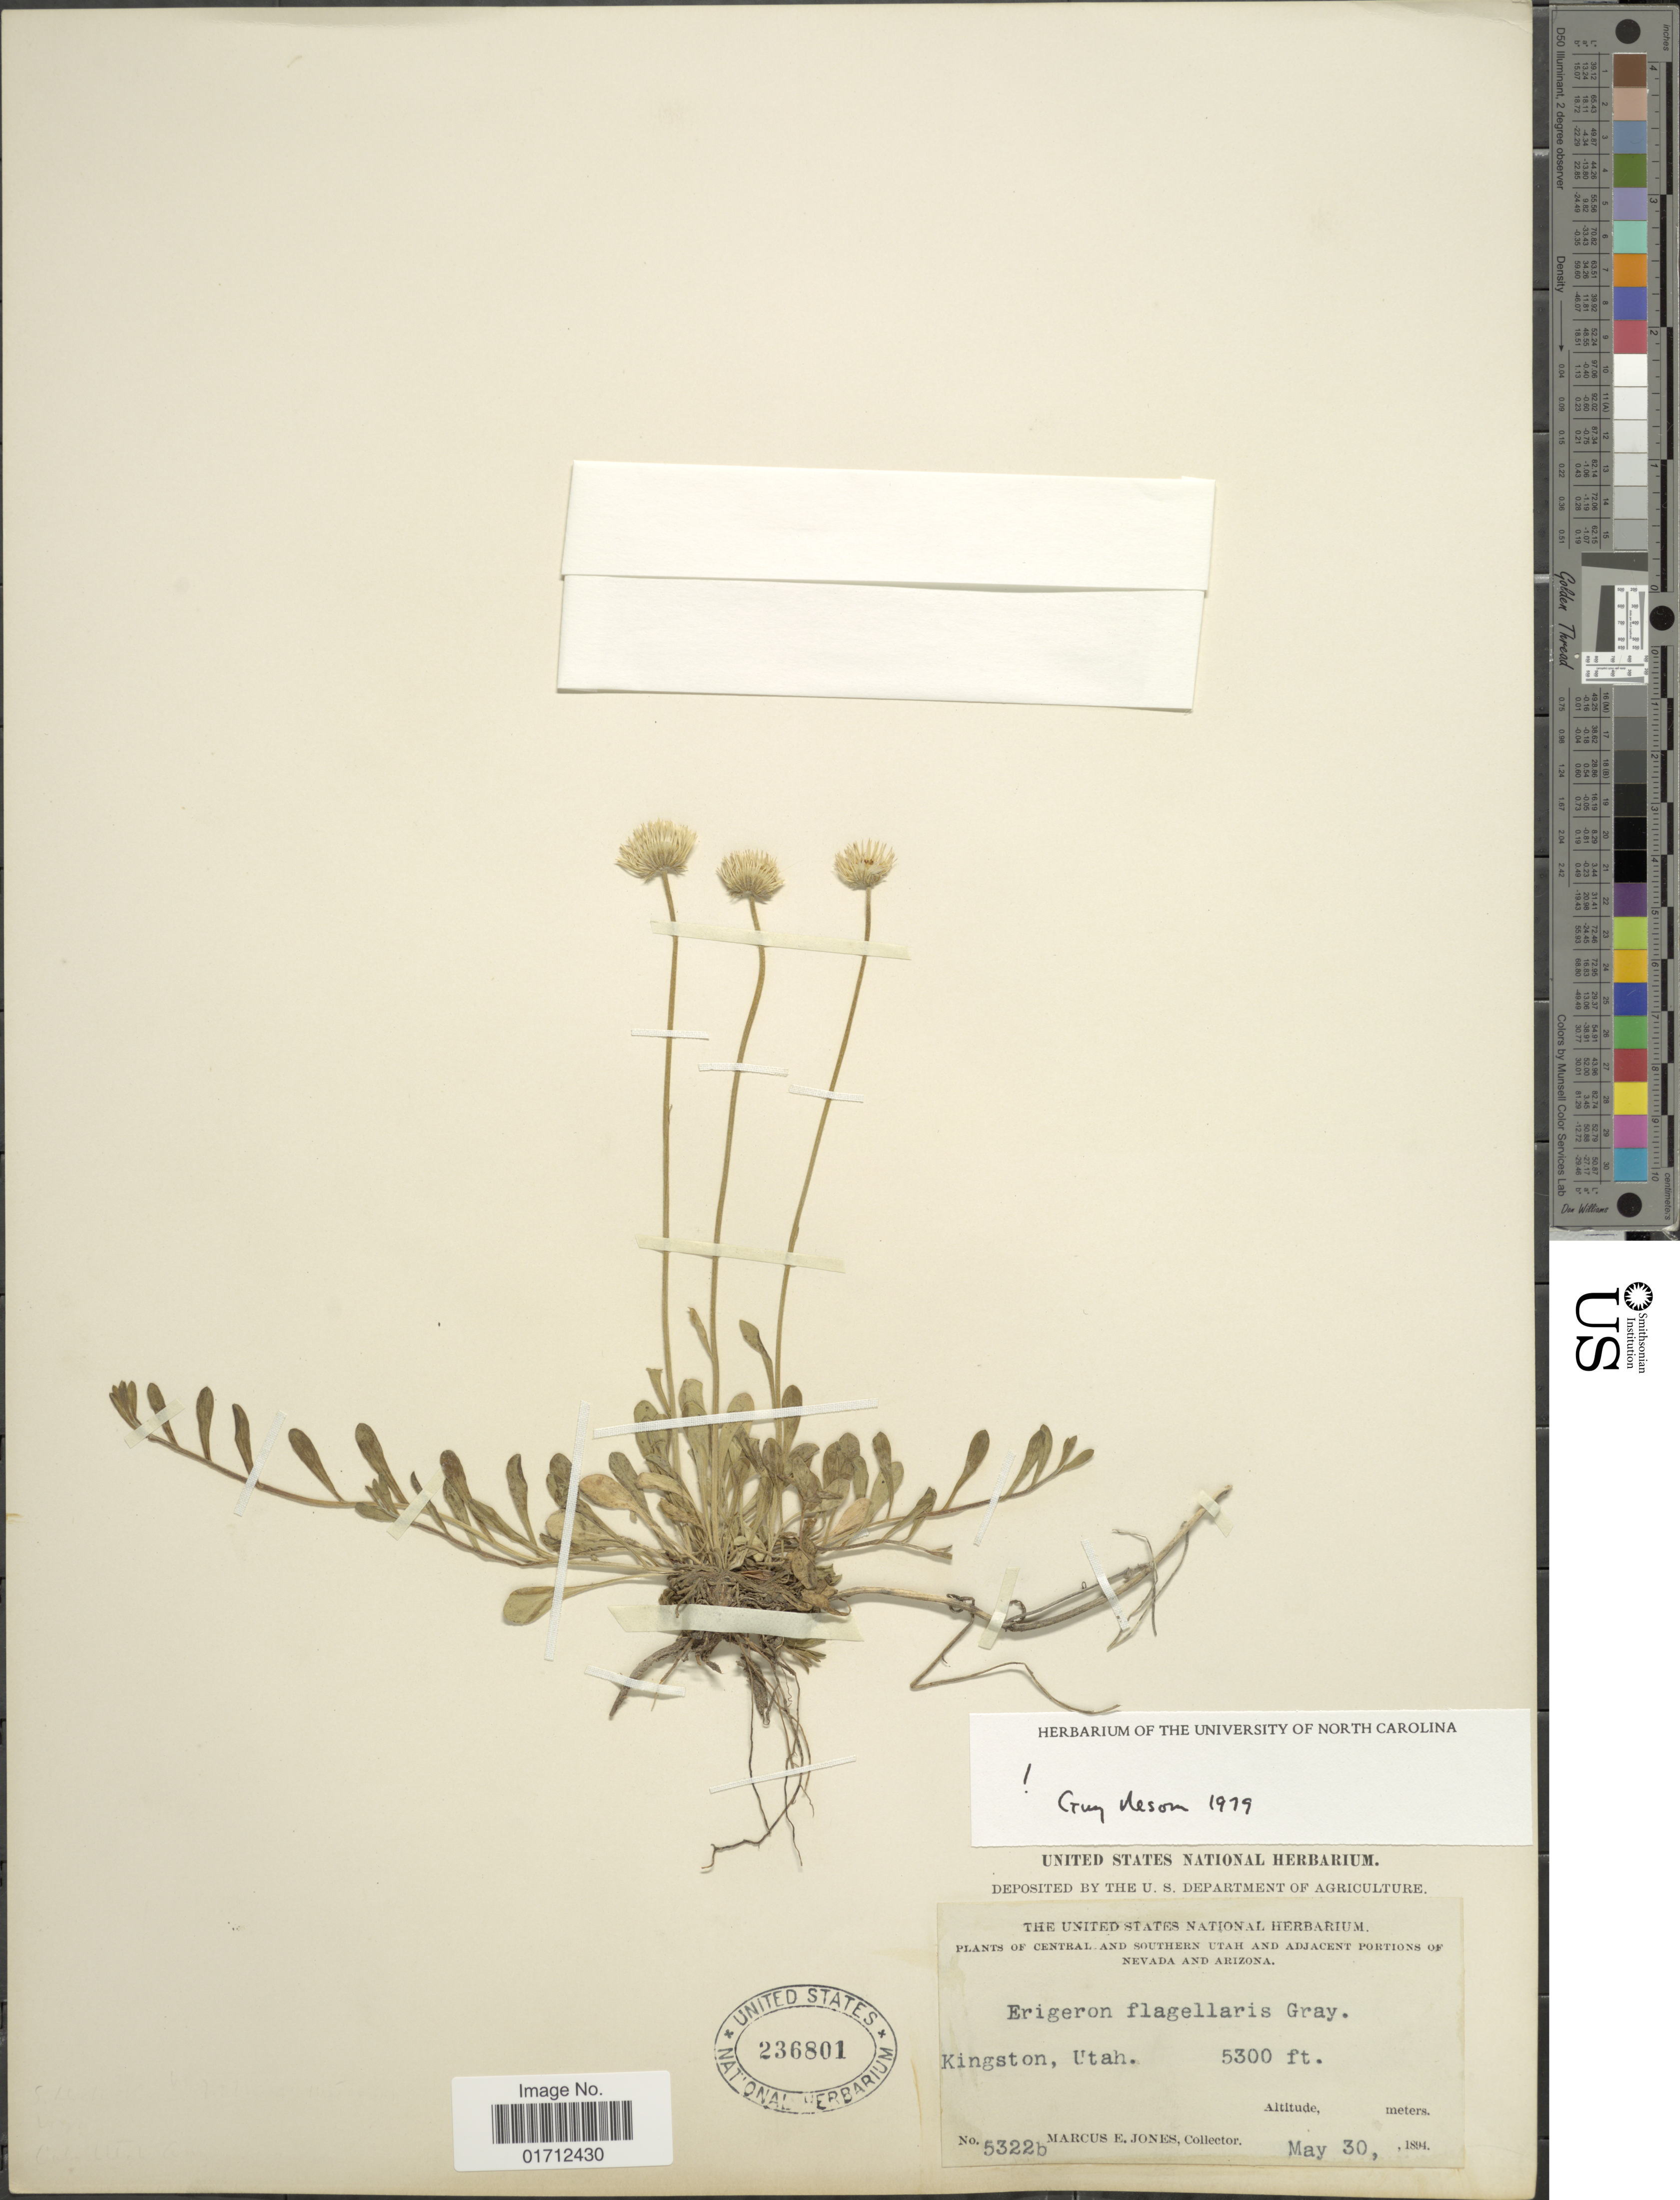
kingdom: Plantae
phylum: Tracheophyta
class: Magnoliopsida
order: Asterales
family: Asteraceae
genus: Erigeron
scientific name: Erigeron flagellaris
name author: A. Gray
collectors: M. E. Jones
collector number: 5322b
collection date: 1894-05-30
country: United States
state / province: Utah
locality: Central and Southern Utah, Kingston, Utah.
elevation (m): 1615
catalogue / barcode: US 236801